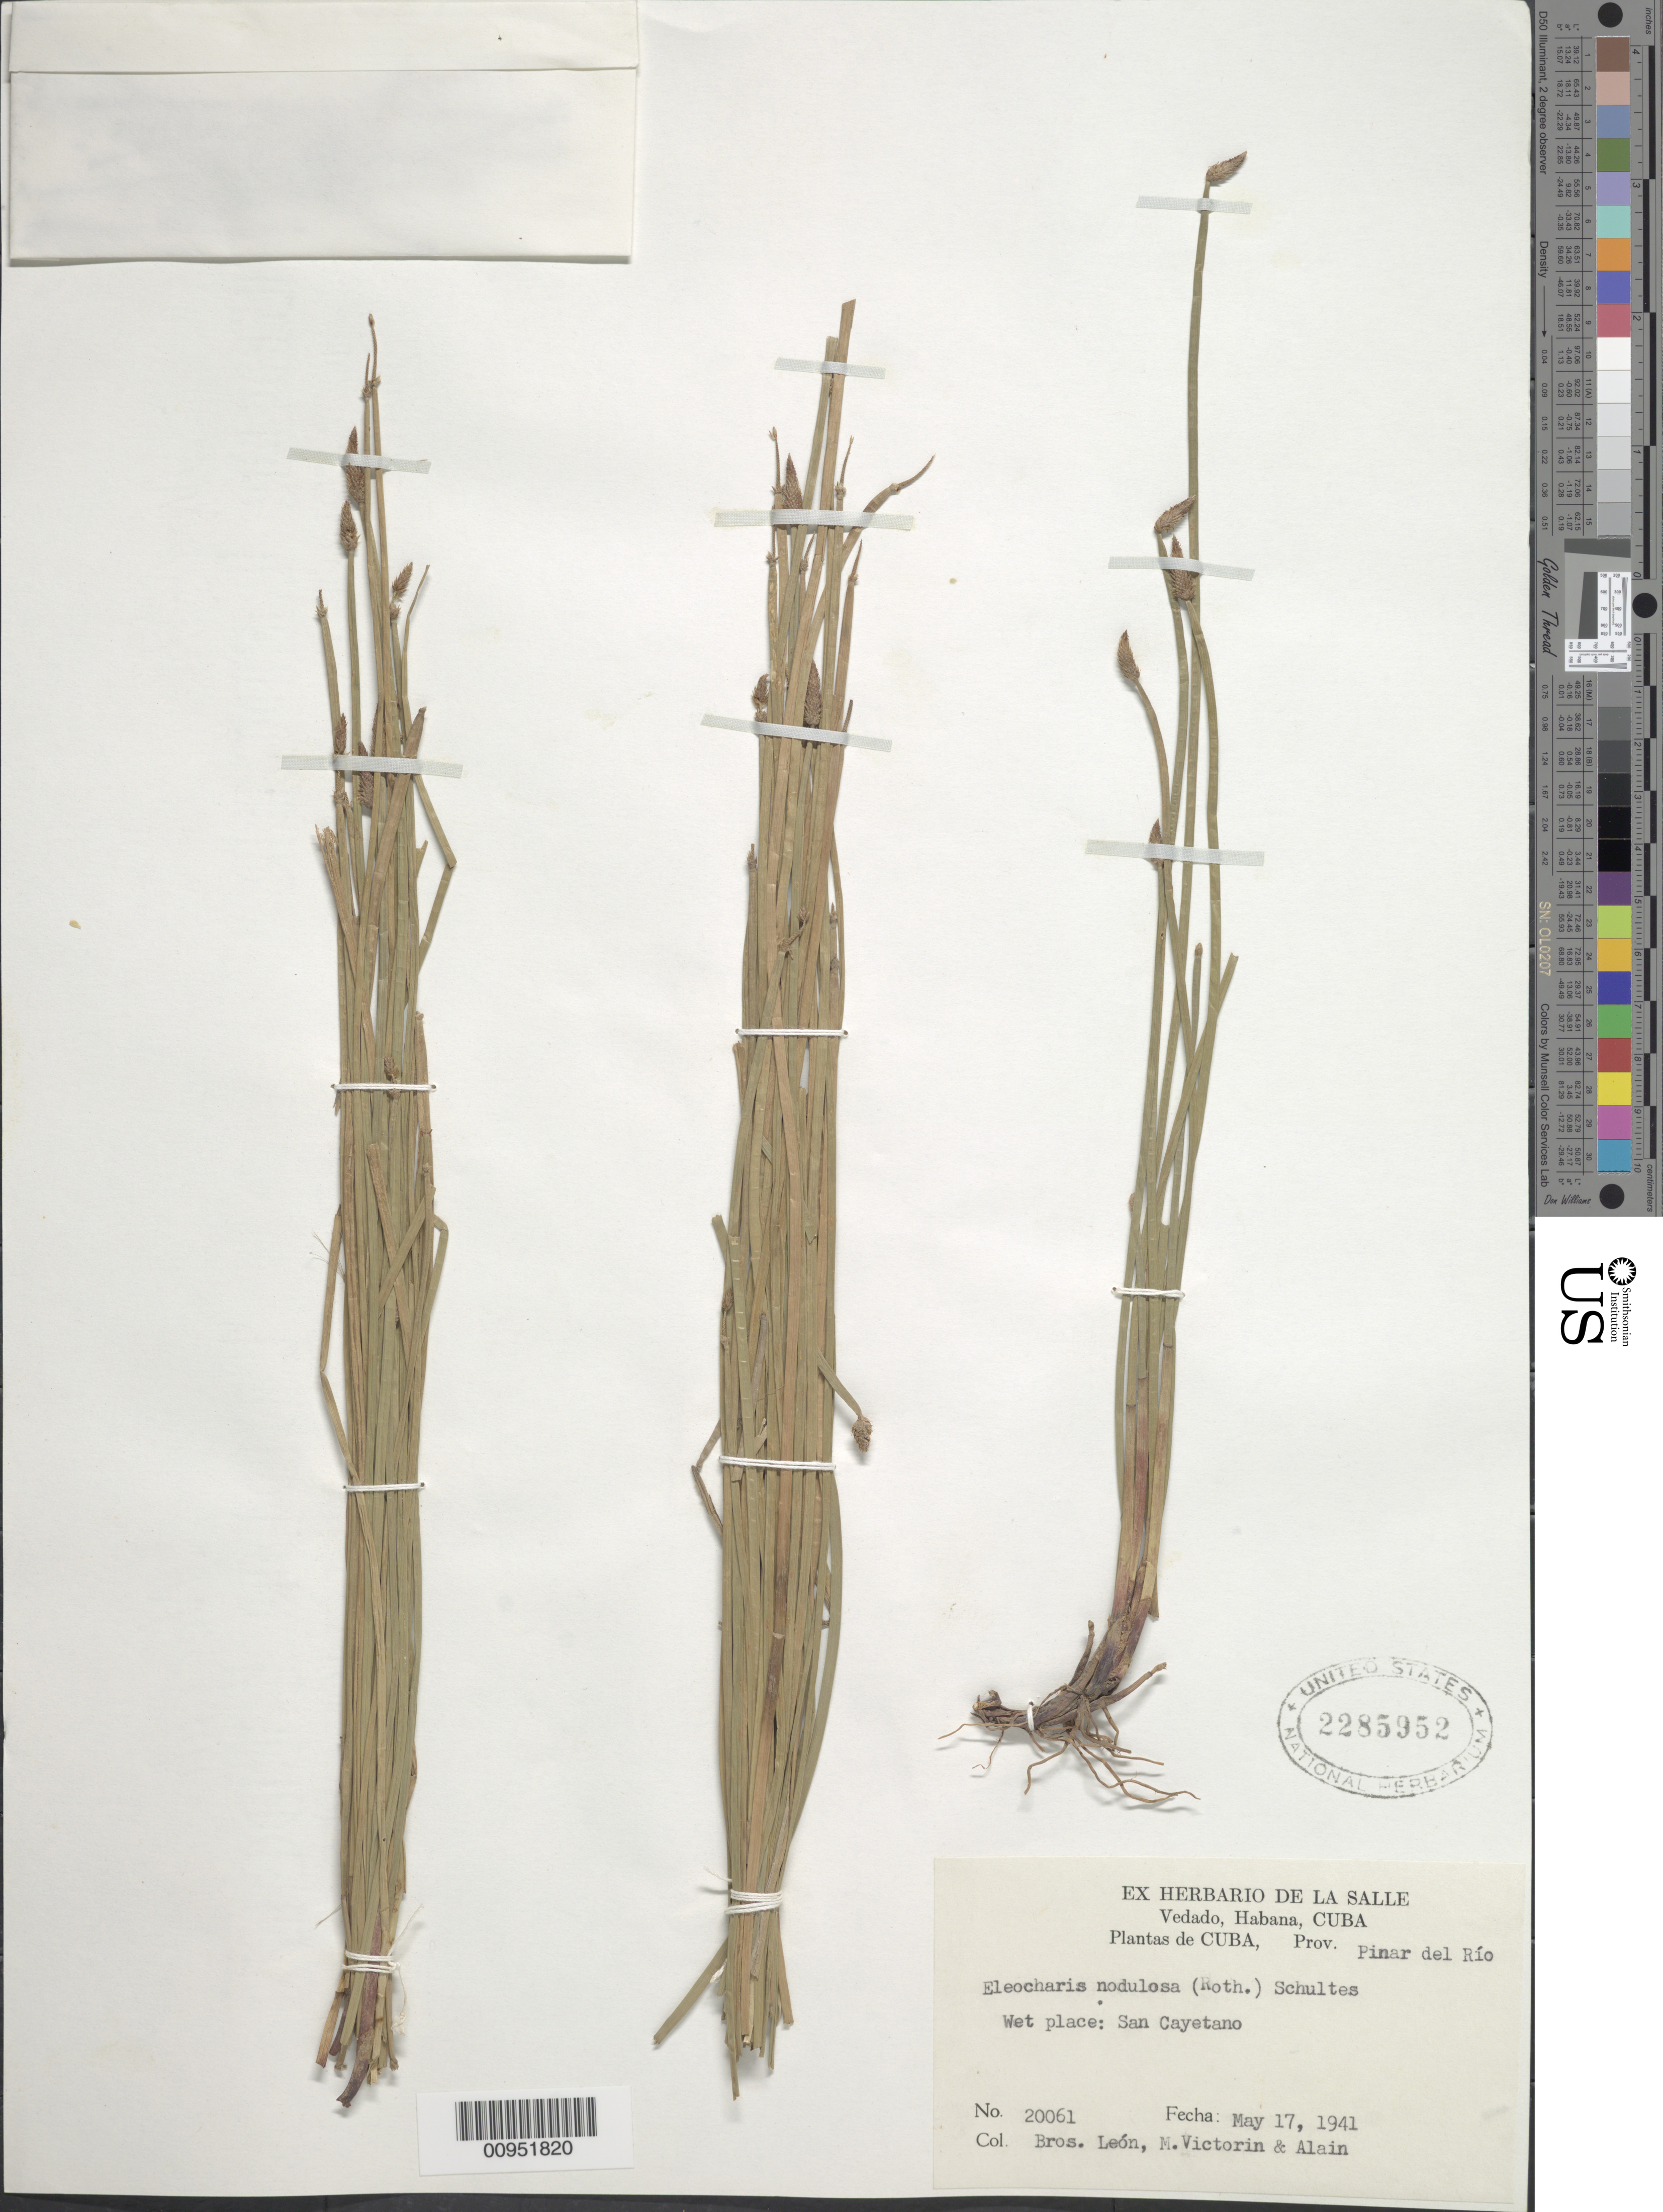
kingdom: Plantae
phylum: Tracheophyta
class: Liliopsida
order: Poales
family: Cyperaceae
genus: Eleocharis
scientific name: Eleocharis montana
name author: (Kunth) Roem. & Schult.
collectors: Bro. León, F. Victorin & A. H. Liogier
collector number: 20061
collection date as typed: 17 May 1941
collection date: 1941-05-17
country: Cuba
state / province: Pinar del Rio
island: Cuba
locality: San Cayetano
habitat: Wet place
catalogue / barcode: US 2285952